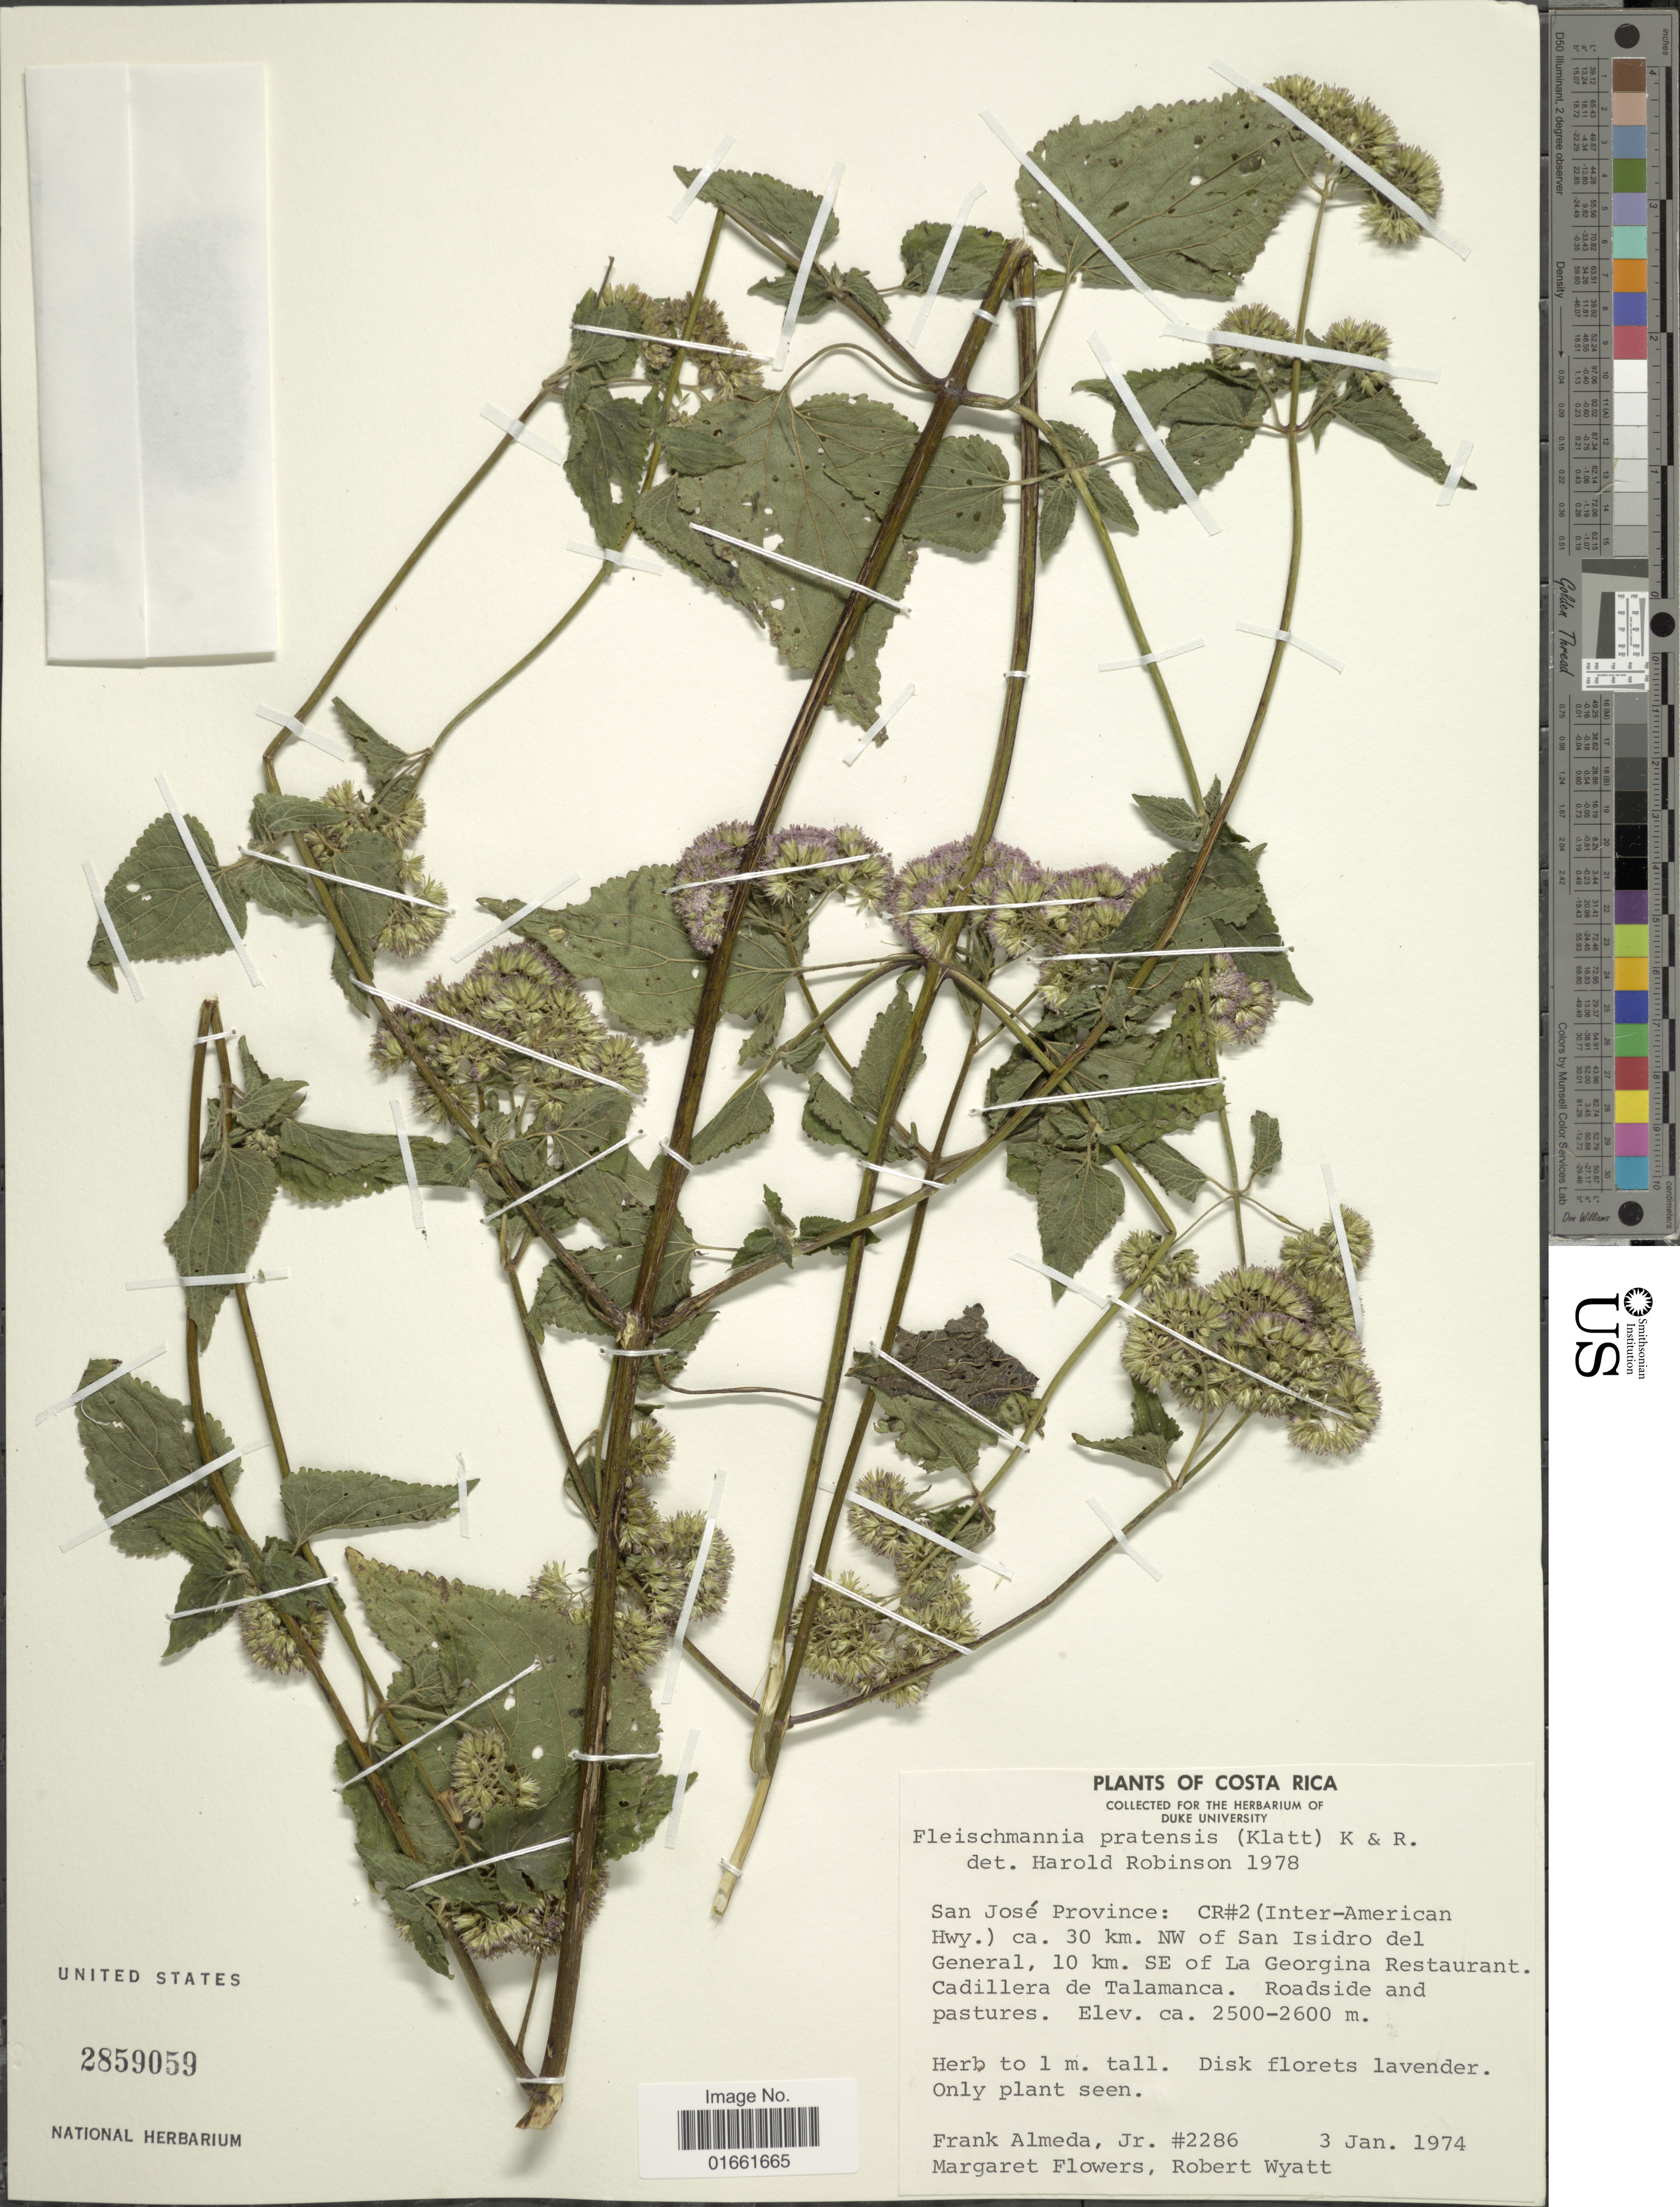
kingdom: Plantae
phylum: Tracheophyta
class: Magnoliopsida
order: Asterales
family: Asteraceae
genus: Fleischmannia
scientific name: Fleischmannia pratensis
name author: (Klatt) R.M. King & H. Rob.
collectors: F. Almeda, M. Flowers & R. Wyatt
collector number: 2286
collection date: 1974-01-03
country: Costa Rica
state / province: San José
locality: CR#2 ( Inter - American Hwy. ) ca 30 km NW of San Isidro del General, 10 km SE of La Georgina Restaurant Cadillera de Talamanca, Roadside and Pastures.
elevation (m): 2500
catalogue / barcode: US 2589059